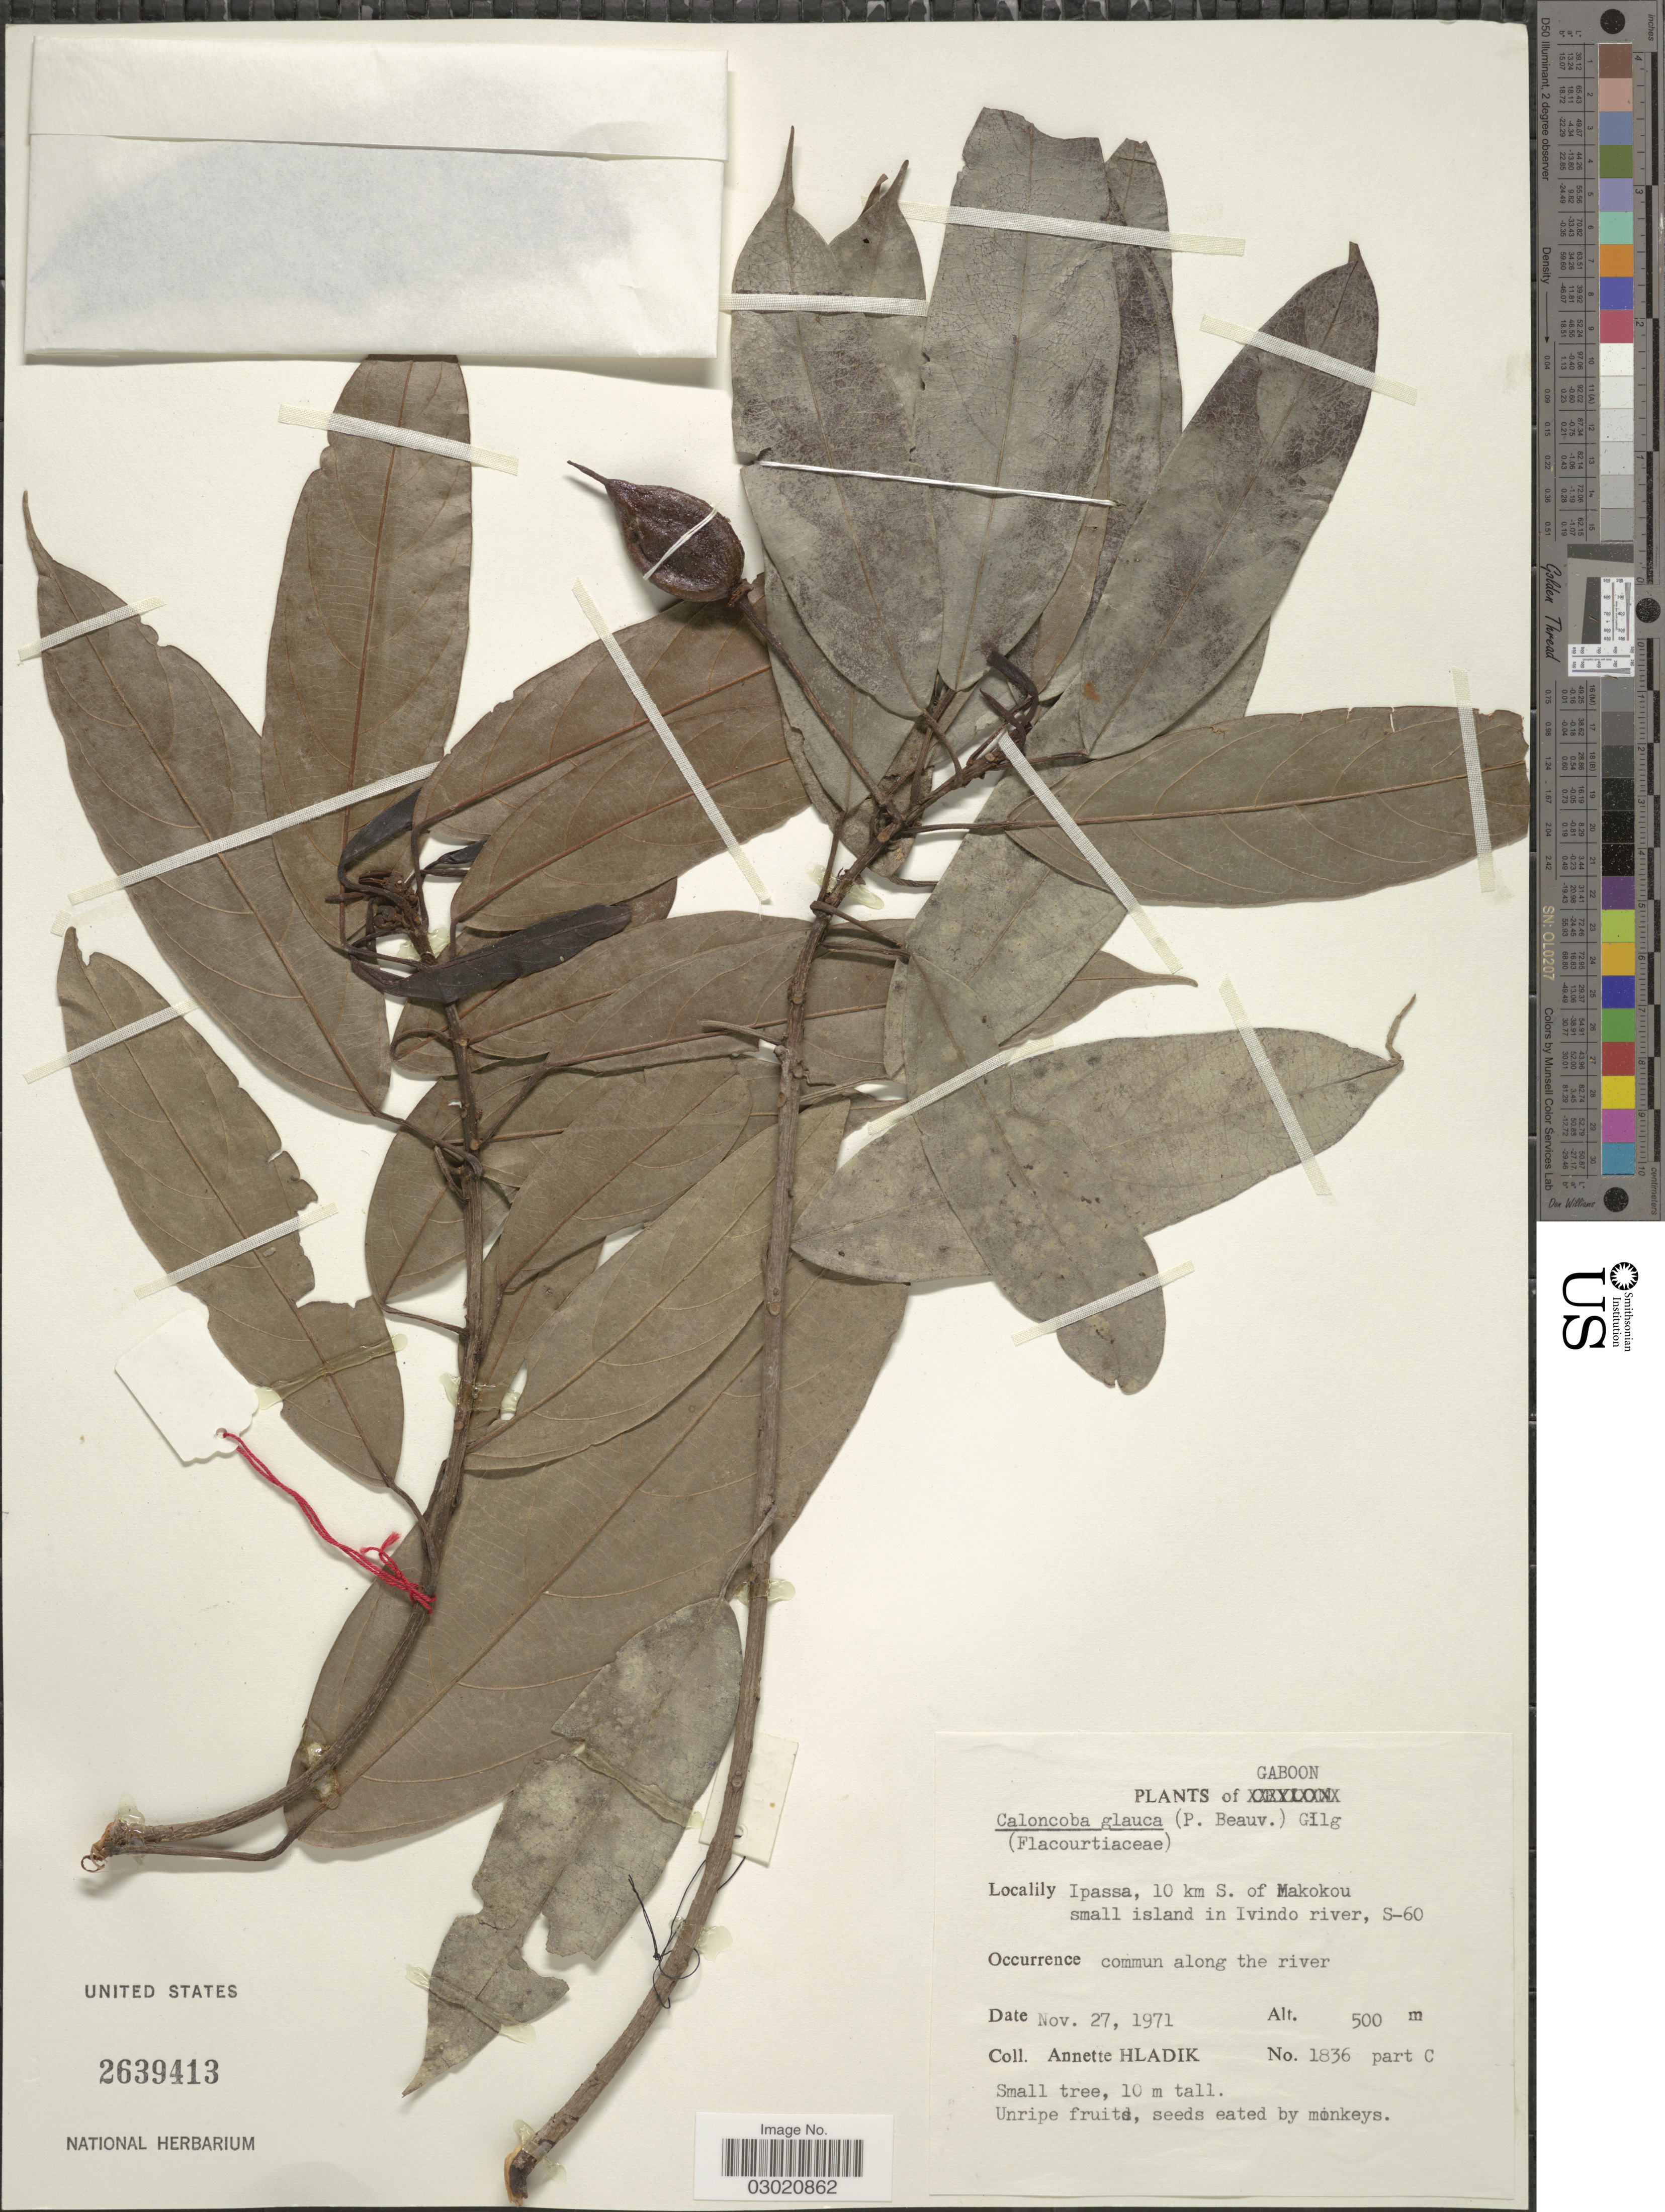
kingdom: Plantae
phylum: Tracheophyta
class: Magnoliopsida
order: Malpighiales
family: Achariaceae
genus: Caloncoba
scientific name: Caloncoba glauca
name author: (P. Beauv.) Gilg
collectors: A. Hladik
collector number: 1836 part C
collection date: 1971-11-27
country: Gabon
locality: Gabon, Ipassa, 10 km S. of Makokou small island in Ivindo river, S-60, commun along the river.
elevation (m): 500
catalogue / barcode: US 2639413